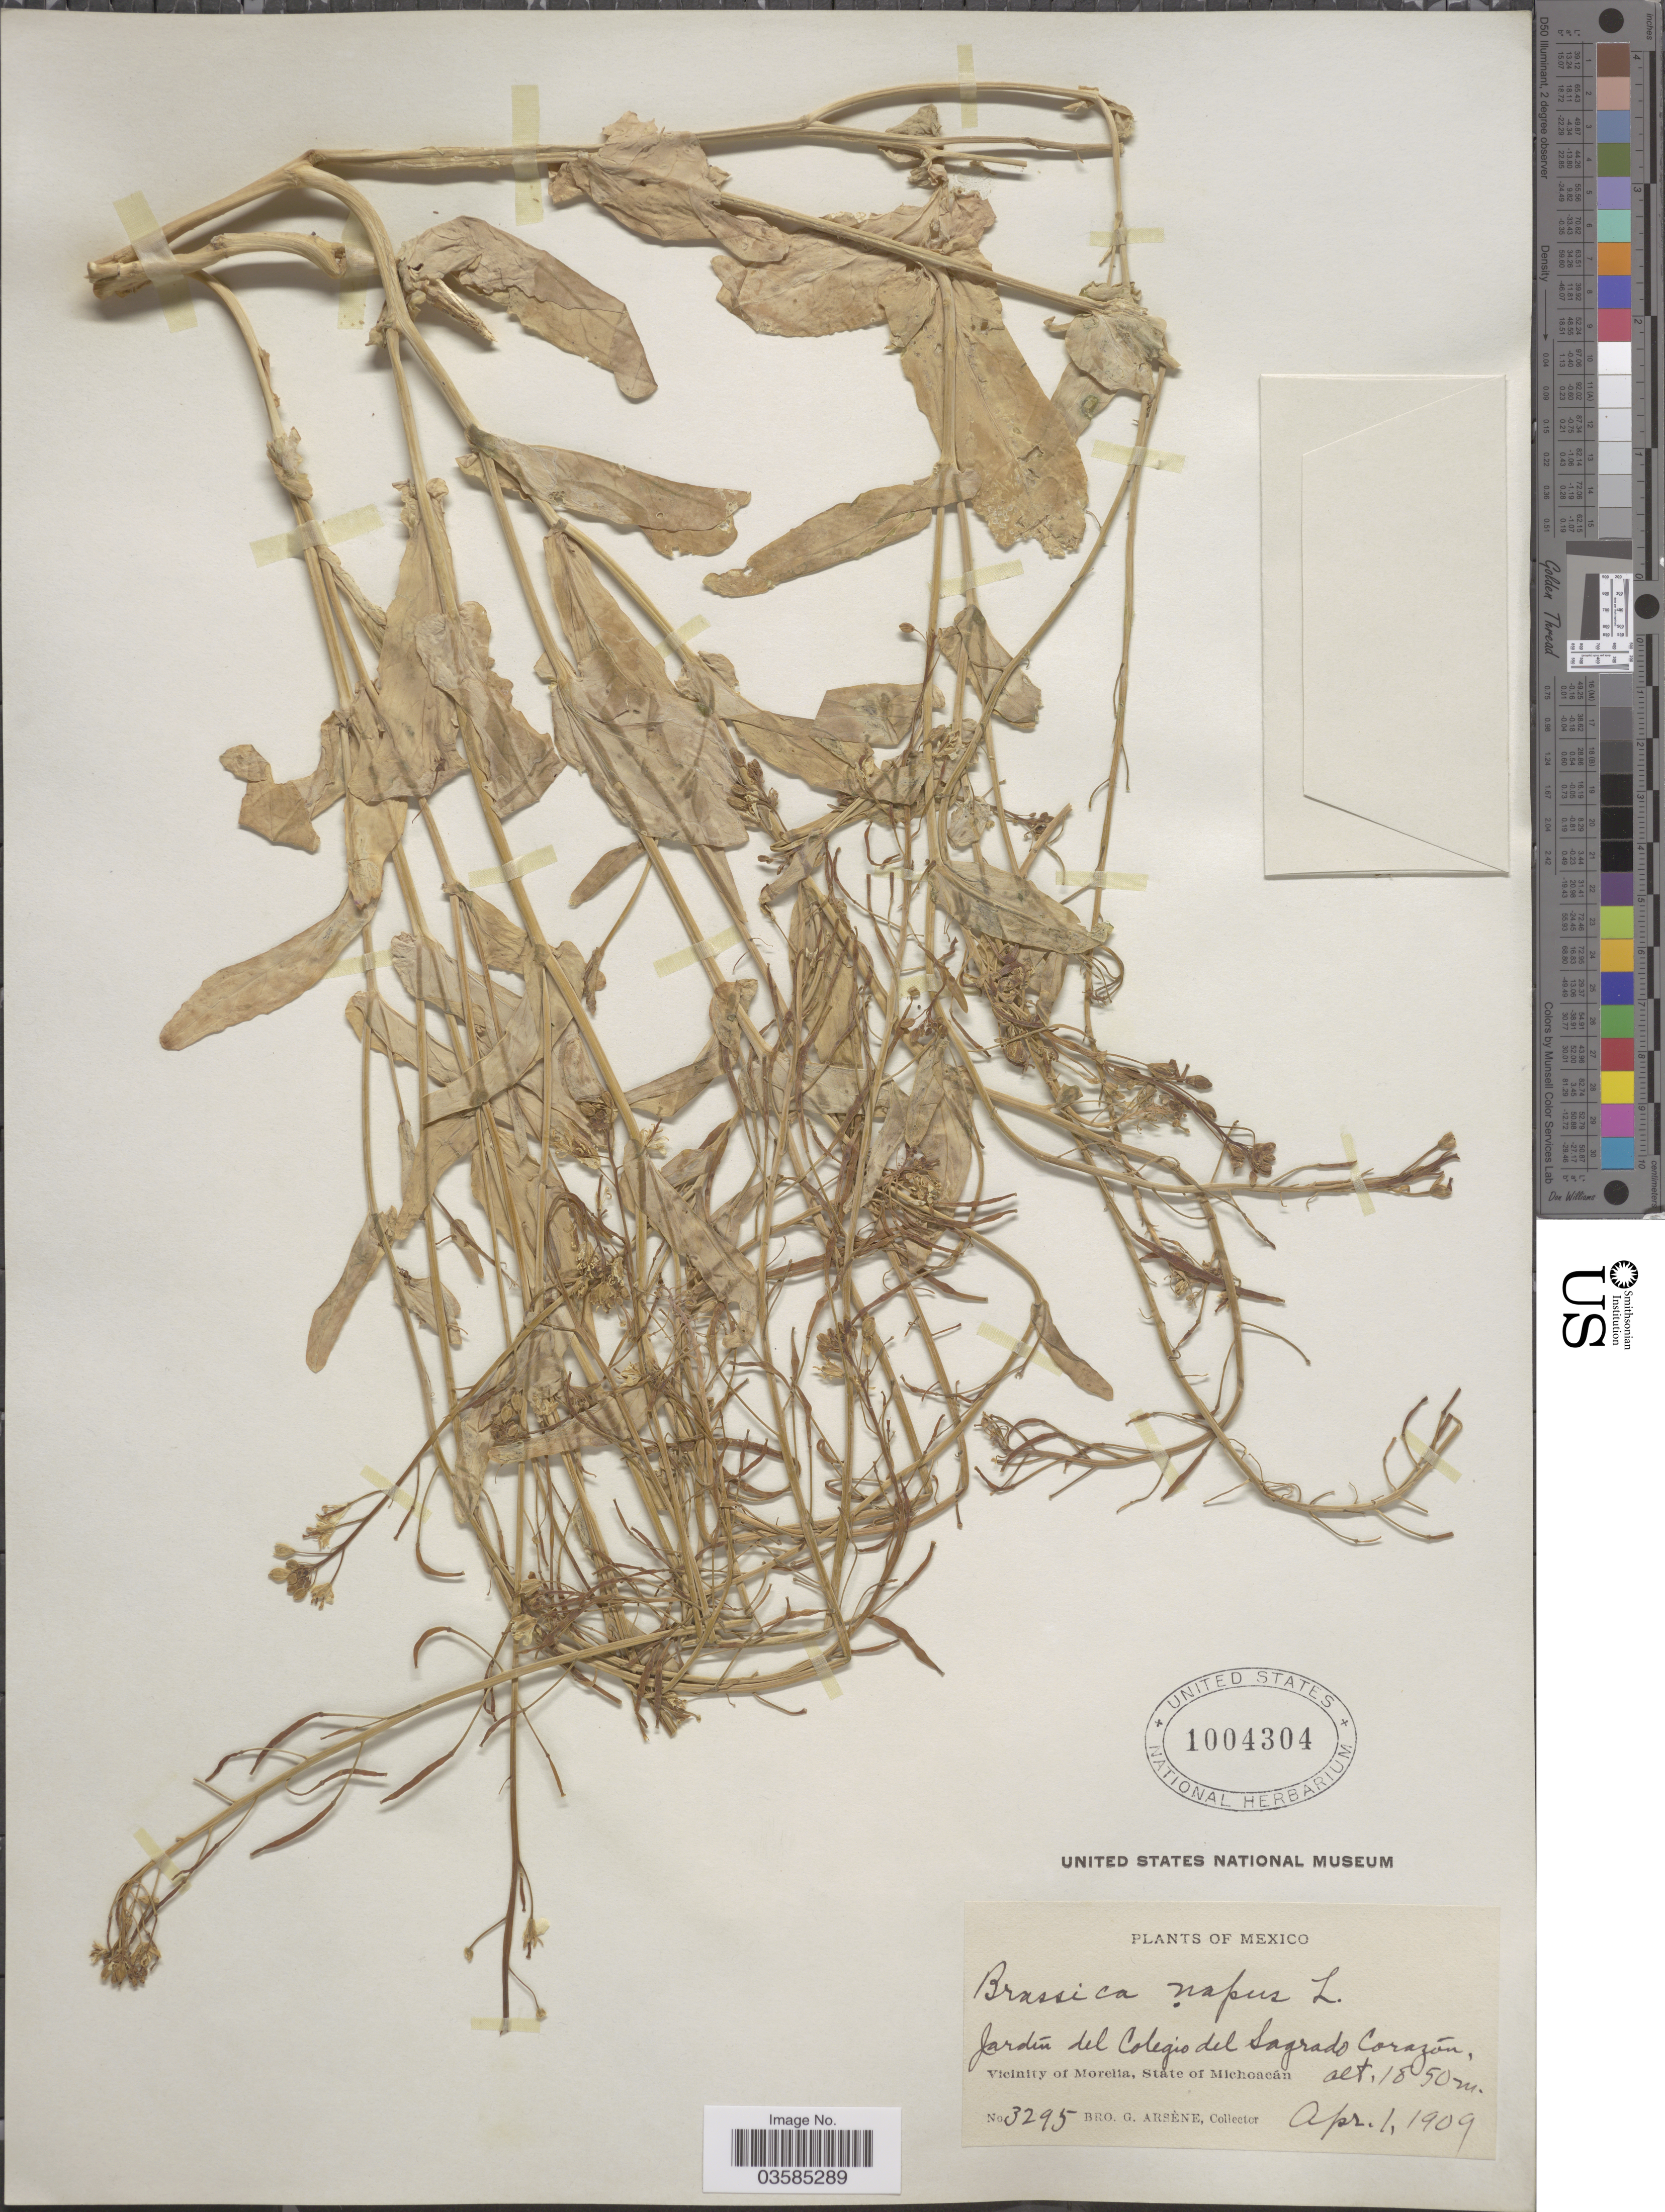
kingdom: Plantae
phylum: Tracheophyta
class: Magnoliopsida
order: Brassicales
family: Brassicaceae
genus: Brassica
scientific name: Brassica napus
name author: L.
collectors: Bro. G. Arsène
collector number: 3295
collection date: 1909-04-01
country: Mexico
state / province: Michoacán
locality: Jardín del Colegio del sagrado Corazón, Vicinity of Morelia, State of Michoacán.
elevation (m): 1850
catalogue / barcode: US 1004304